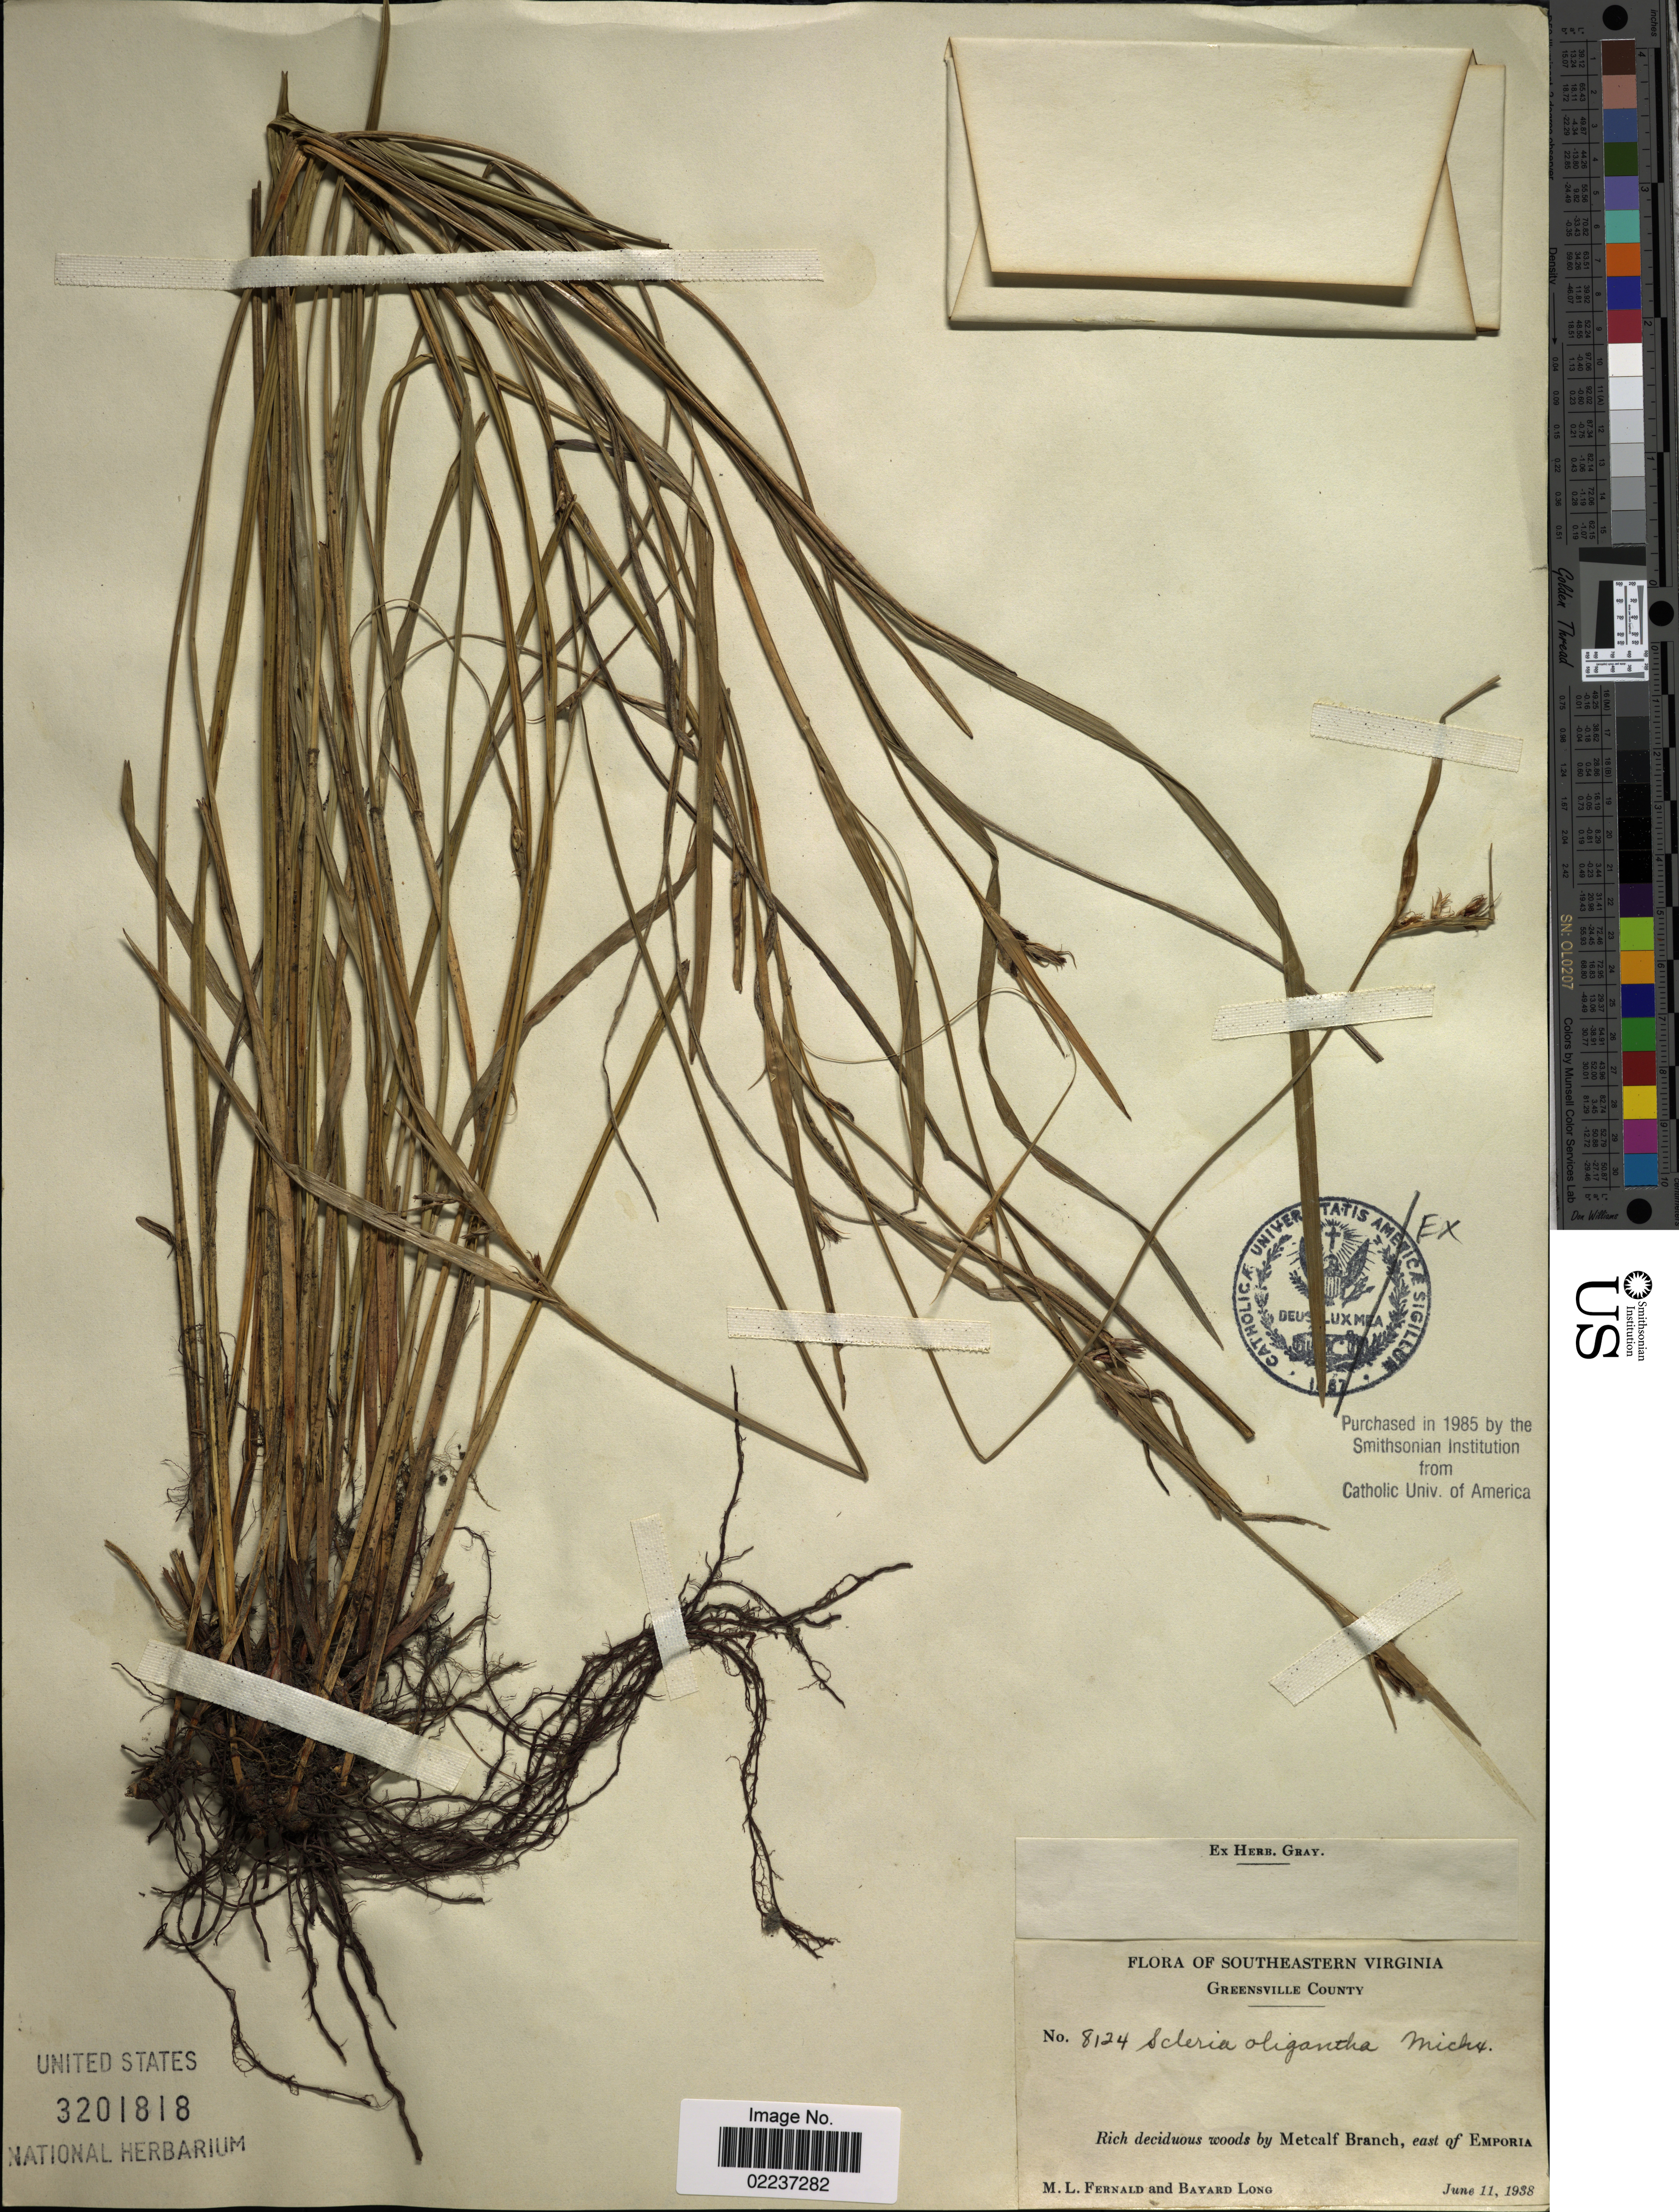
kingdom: Plantae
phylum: Tracheophyta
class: Liliopsida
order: Poales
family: Cyperaceae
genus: Scleria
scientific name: Scleria oligantha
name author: Michx.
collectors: M. L. Fernald & B. Long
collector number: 8124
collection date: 1938-06-11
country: United States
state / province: Virginia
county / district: Greensville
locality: Southeastern Virginia, Greensville County, Metcalf Branch, east of Emporia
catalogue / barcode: US 3201818